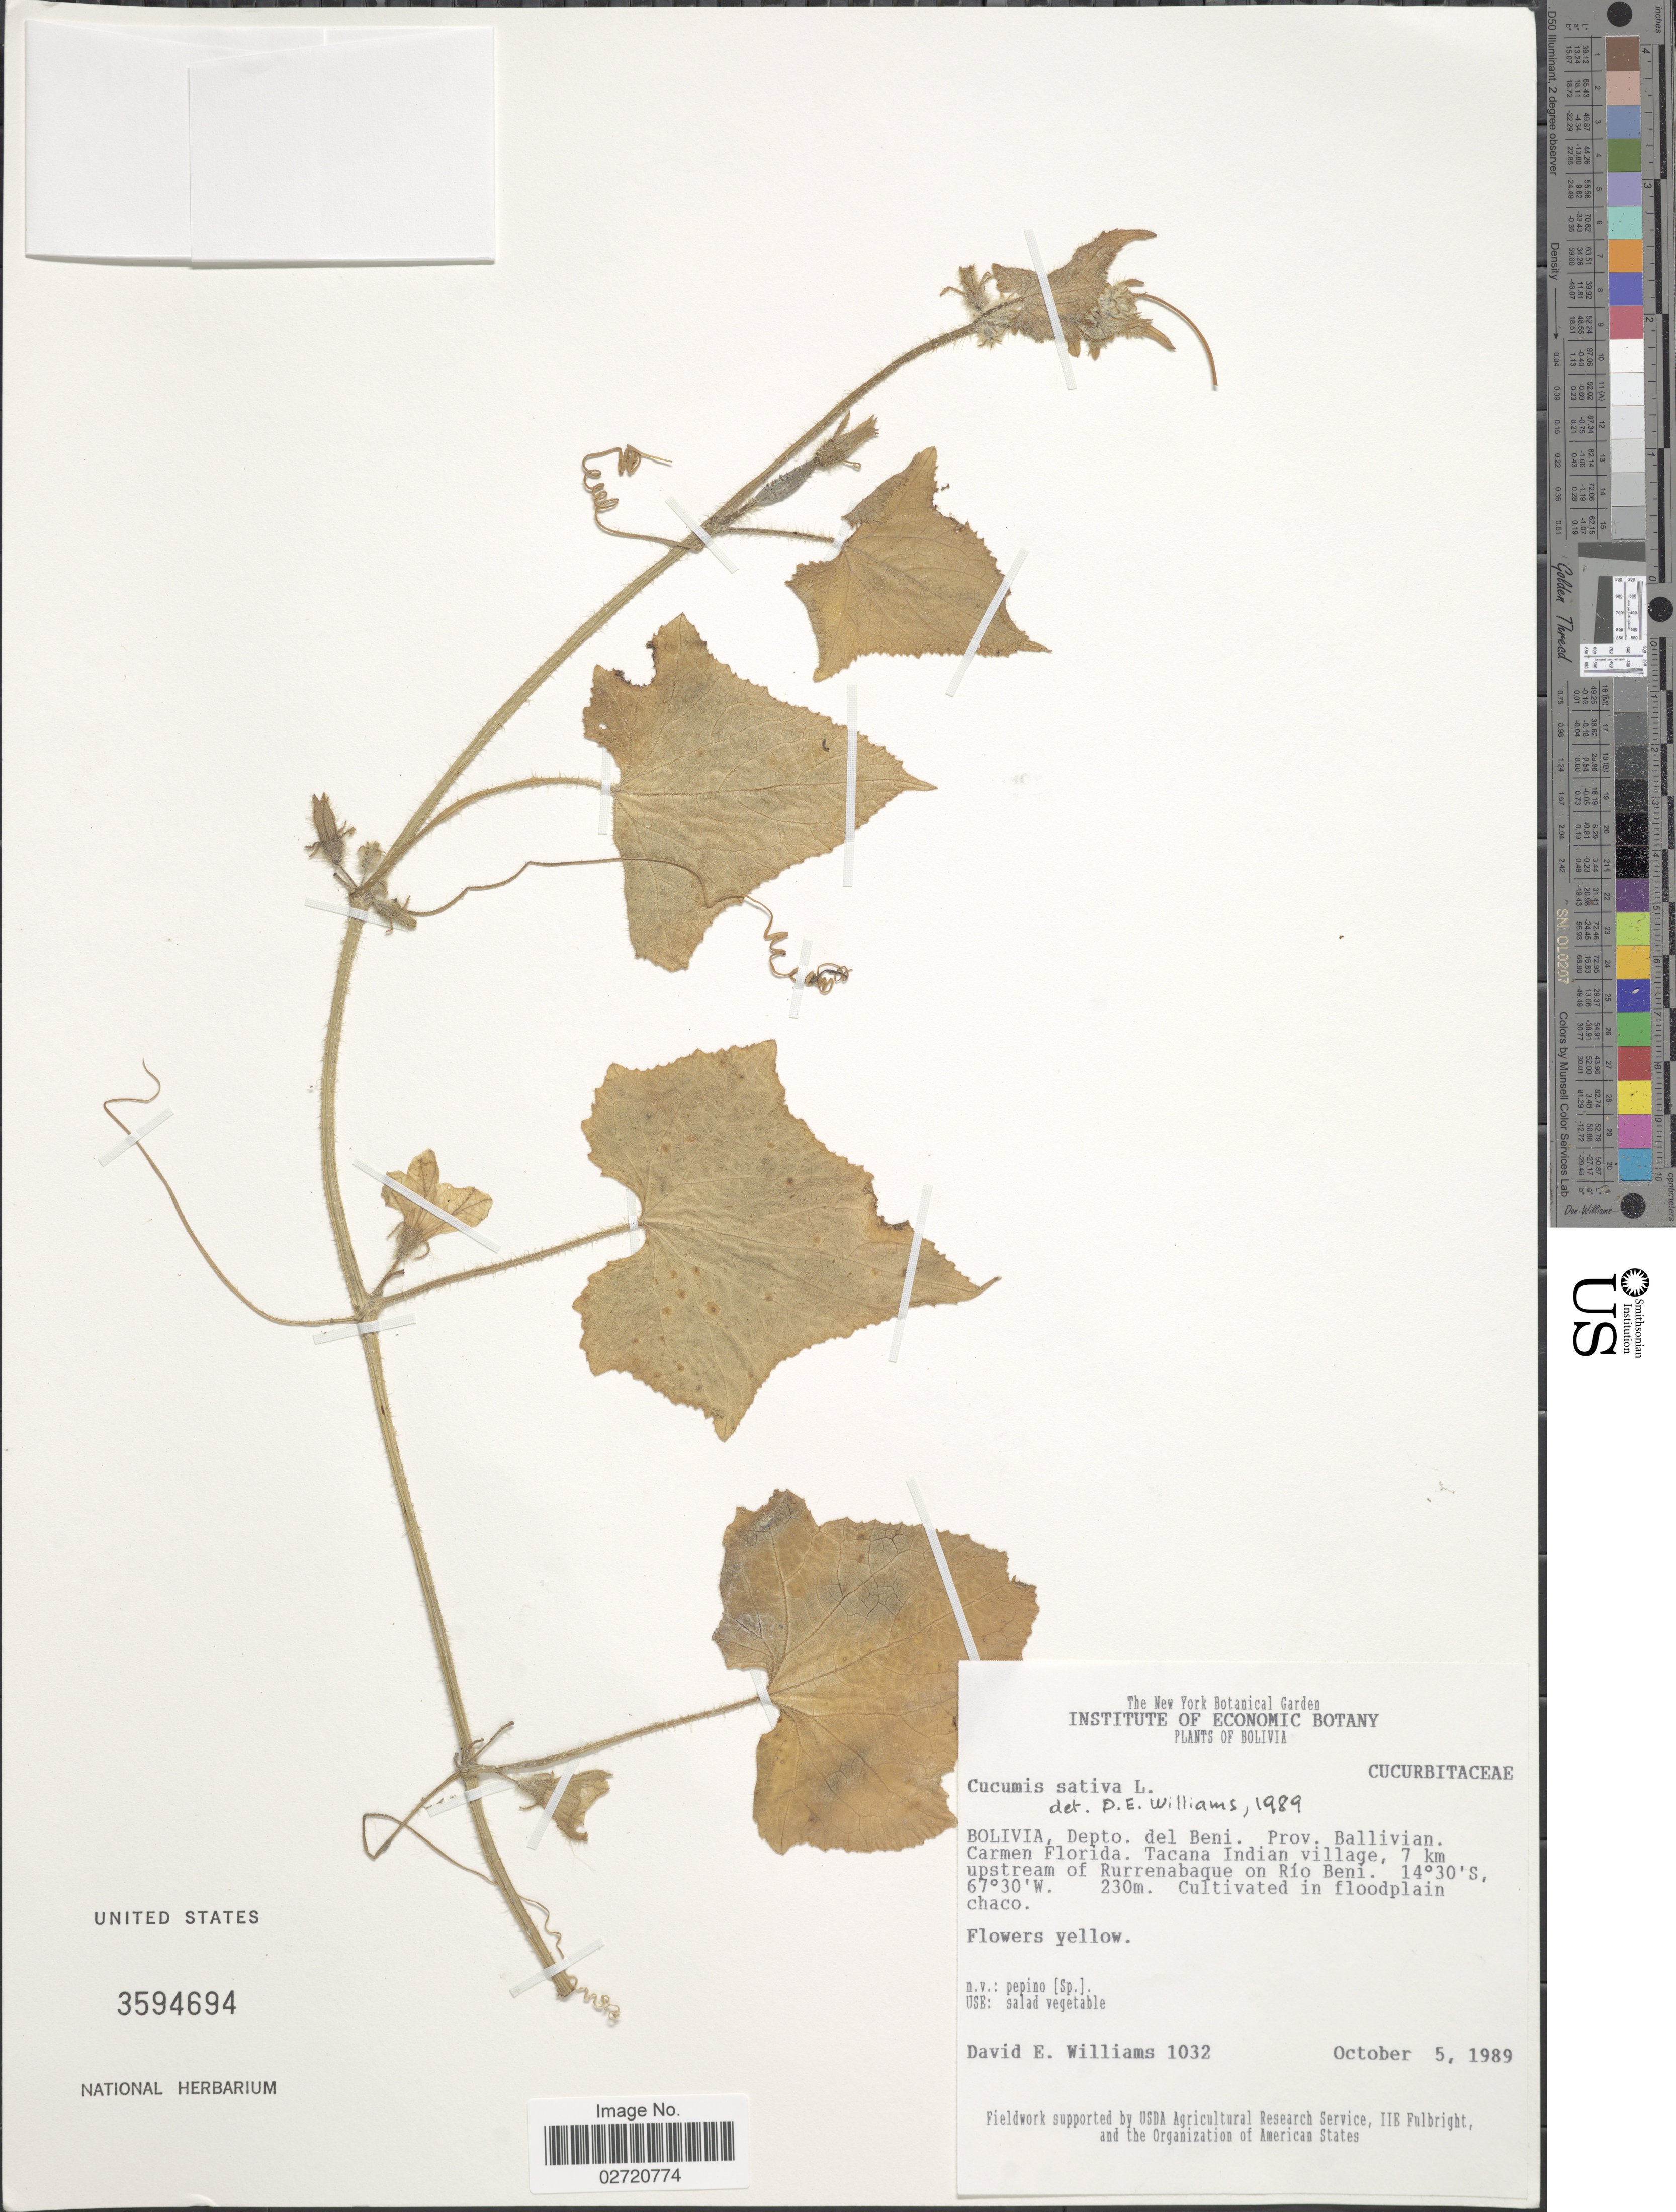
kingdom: Plantae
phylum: Tracheophyta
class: Magnoliopsida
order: Cucurbitales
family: Cucurbitaceae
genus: Cucumis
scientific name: Cucumis sativus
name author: L.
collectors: D. E. Williams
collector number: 1032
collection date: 1989-10-05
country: Bolivia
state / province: Beni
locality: Depto. del Beni. Prov. Ballivian. Carmen Florida, Tacana Indian Village, 7 km upstream of Rurrenabague on Rio Beni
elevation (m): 230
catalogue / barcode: US 3594694